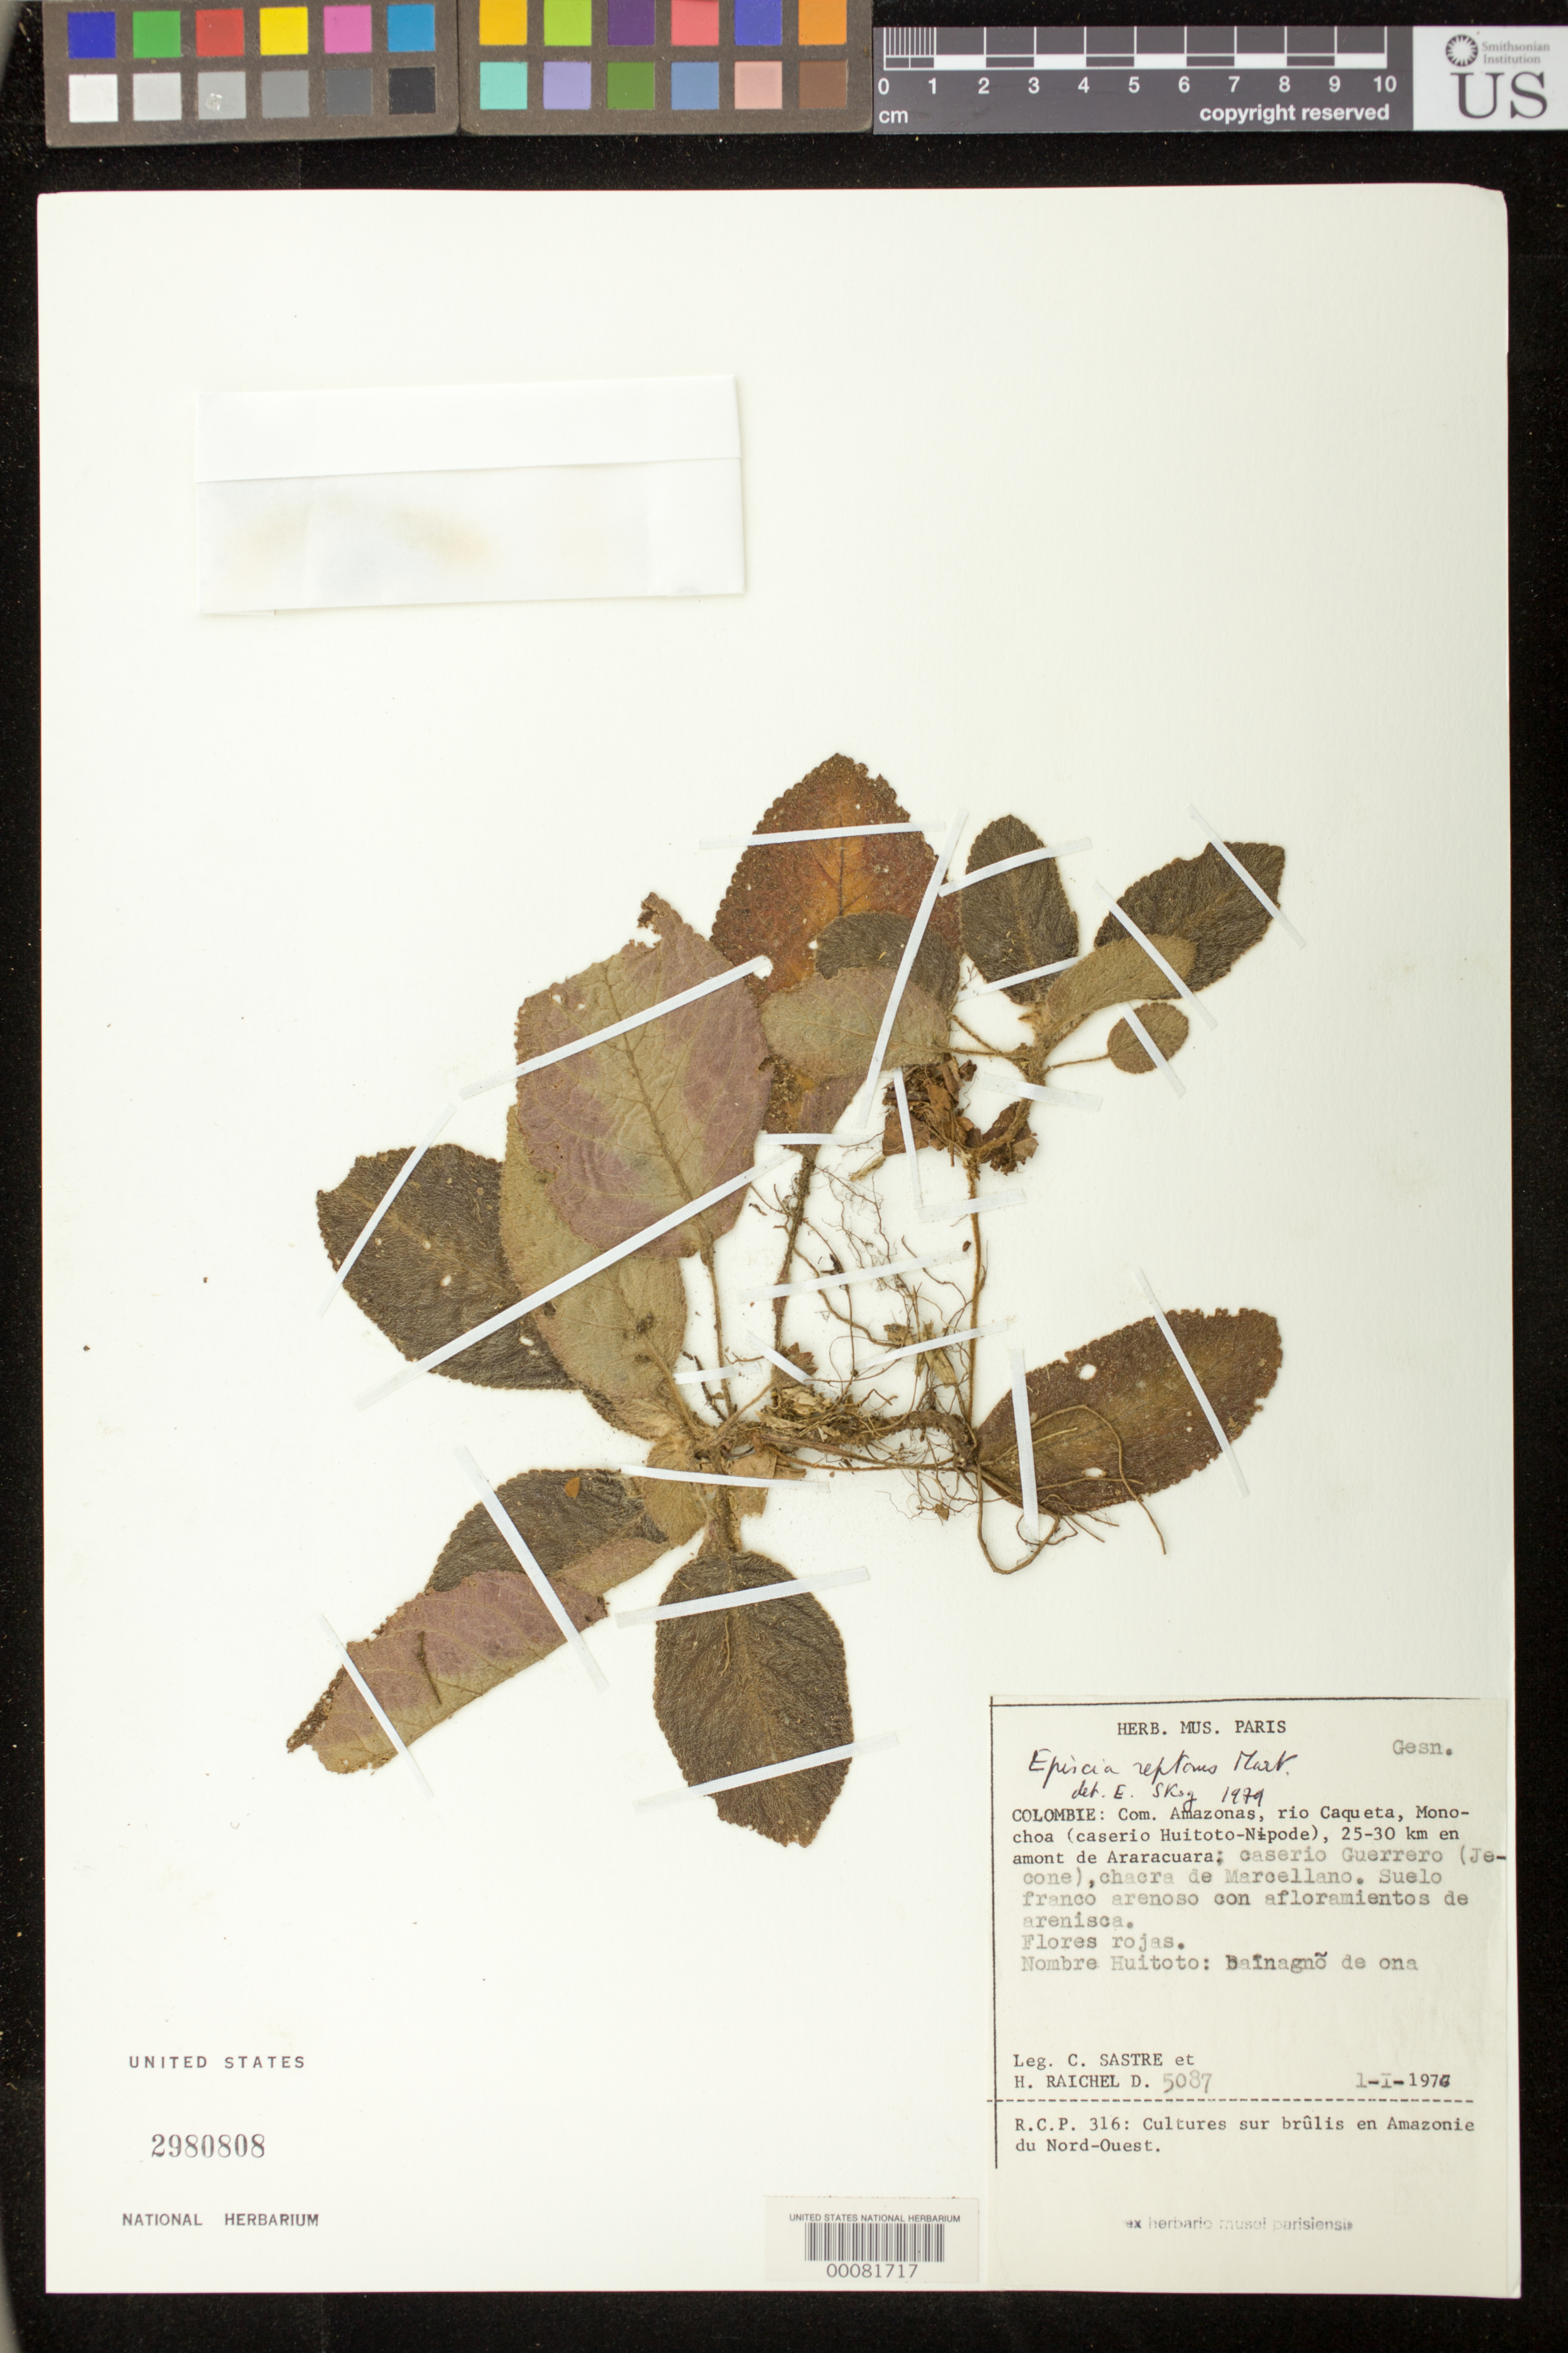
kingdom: Plantae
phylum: Tracheophyta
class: Magnoliopsida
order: Lamiales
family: Gesneriaceae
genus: Episcia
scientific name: Episcia reptans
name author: Mart.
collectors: C. H. L. Sastre & H. Raichel D.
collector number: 5087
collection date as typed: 01 Jan 1976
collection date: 1976-01-01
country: Colombia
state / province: Amazônas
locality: Rio Caqueta, Monochoa (caserio Huitoto-Nipode), 25-30 km ascending Araracuara, Caserio Guerrero (Jecone)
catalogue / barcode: US 2980808